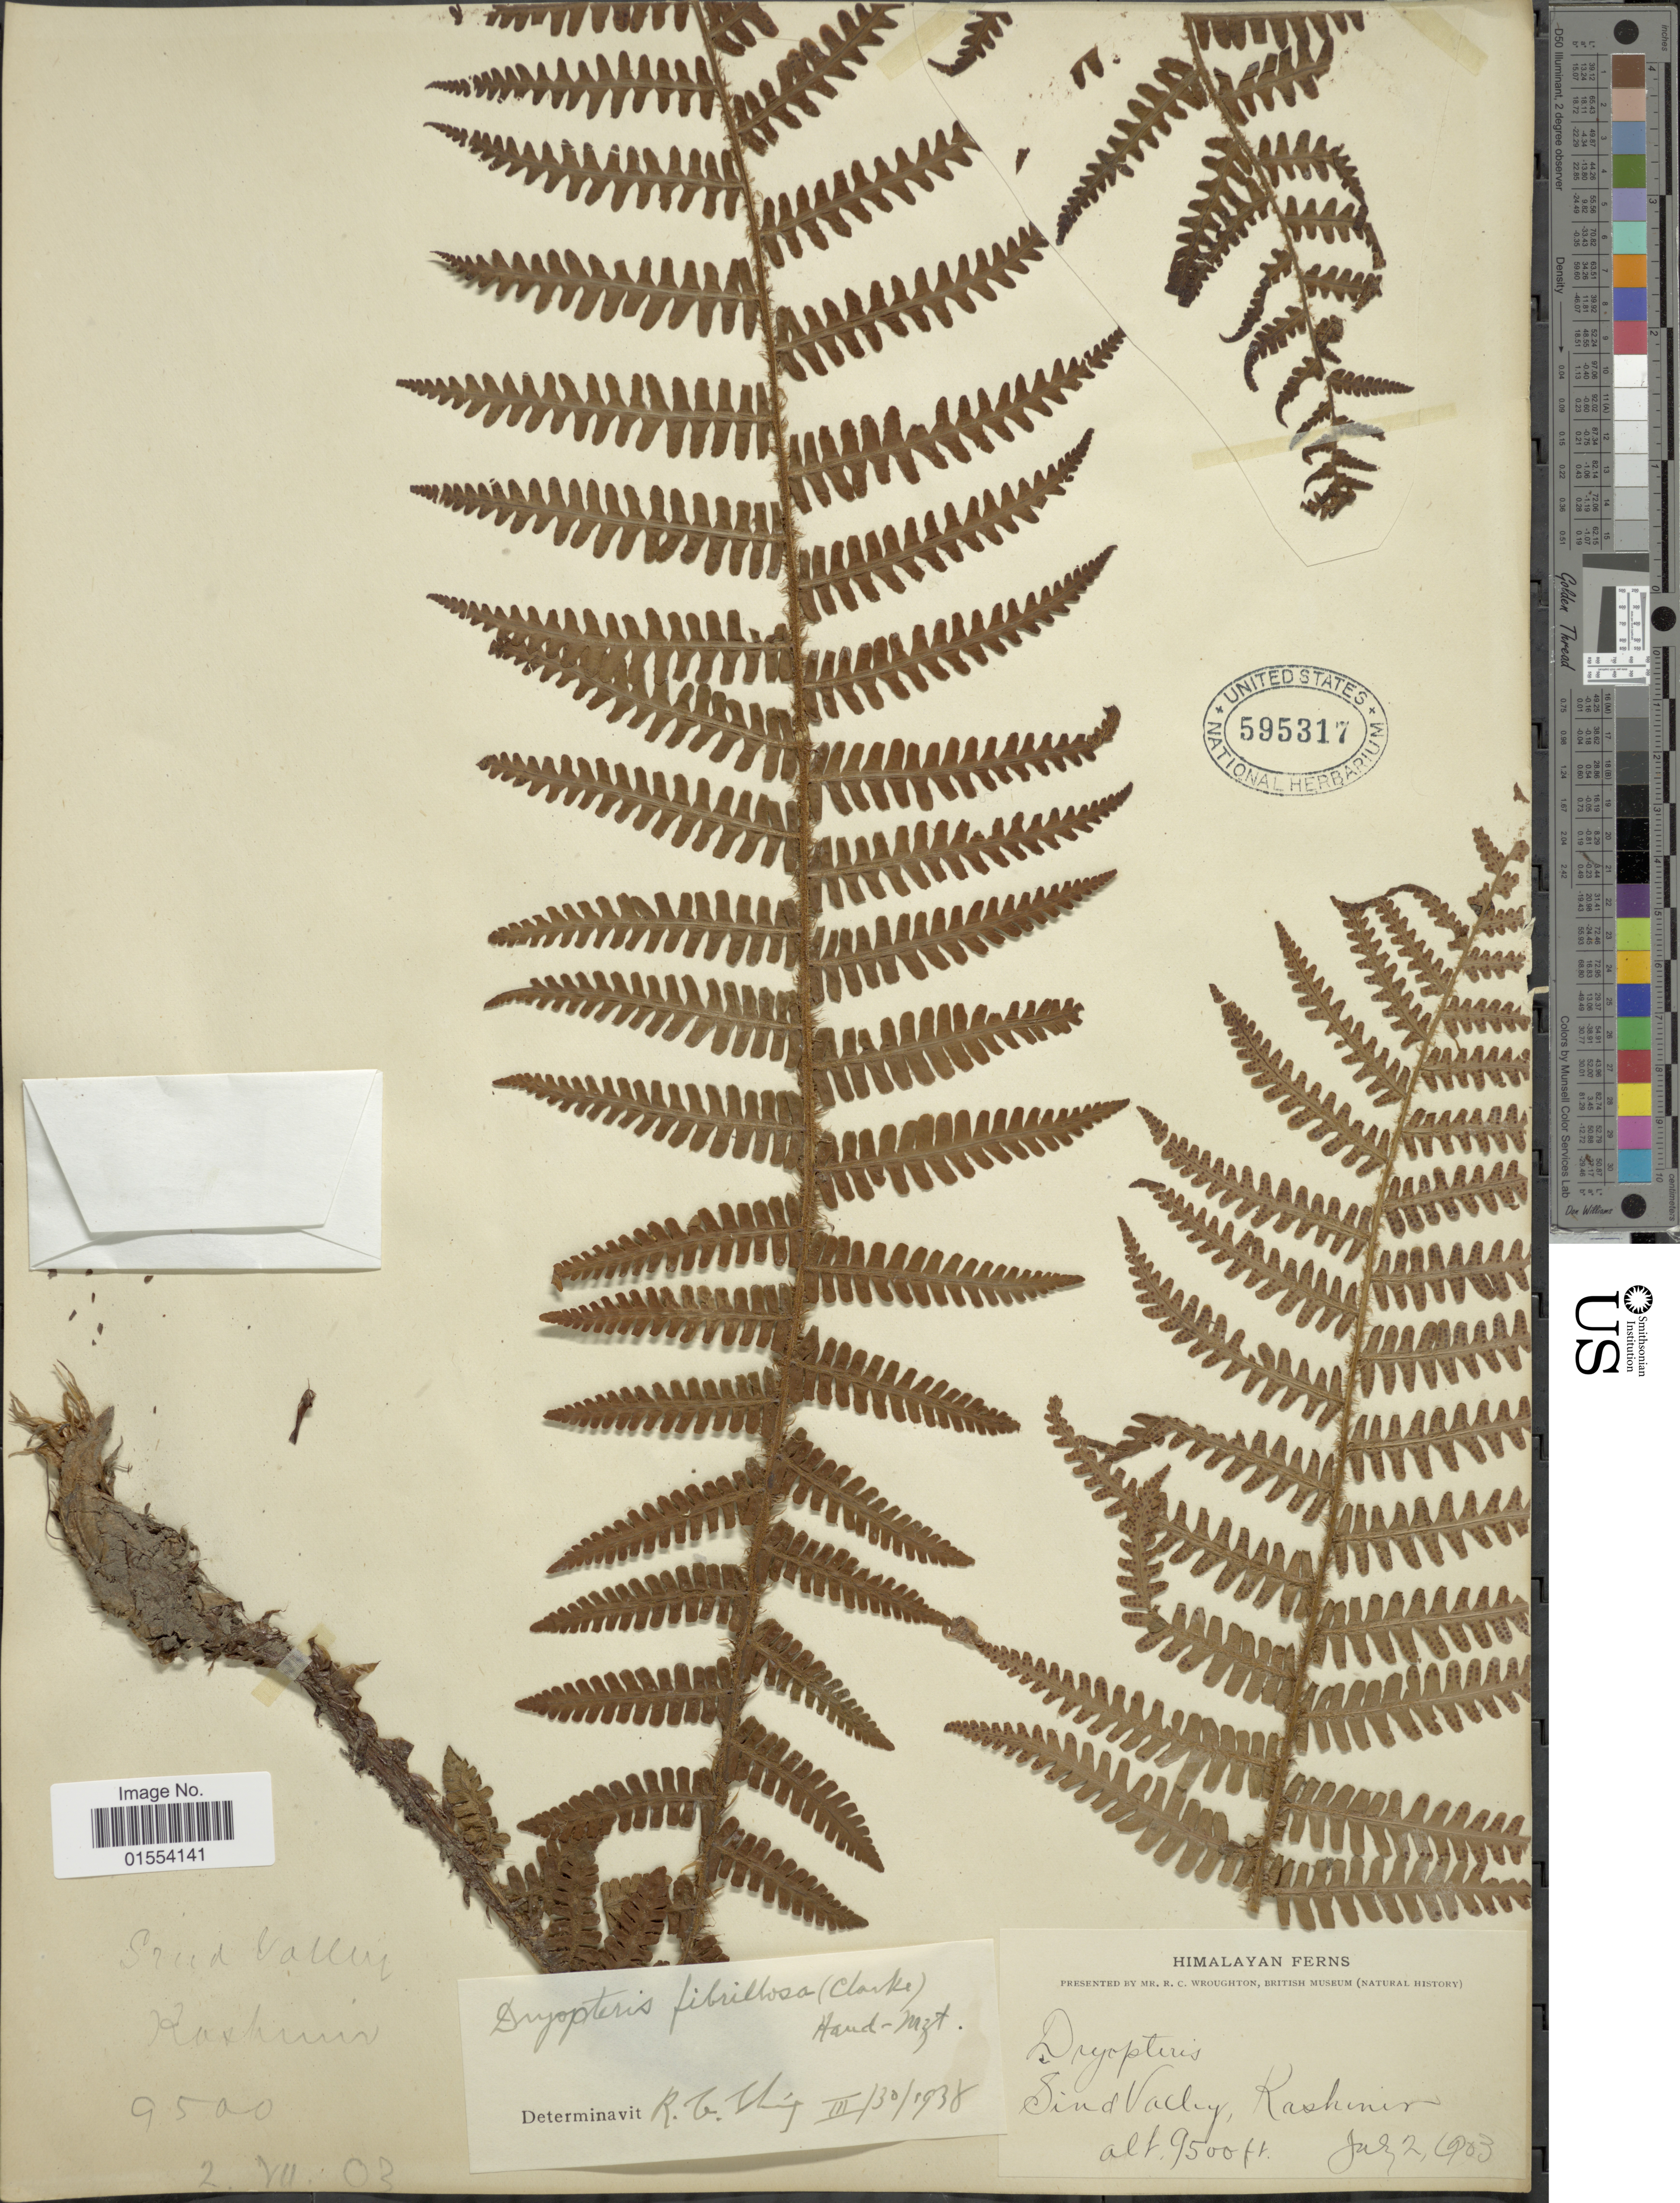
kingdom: Plantae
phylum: Tracheophyta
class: Polypodiopsida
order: Polypodiales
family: Dryopteridaceae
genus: Dryopteris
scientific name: Dryopteris fibrillosa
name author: (Baker) Christ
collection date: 1903-07-02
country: India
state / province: Jammu and Kashmir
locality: Himalayan. Sind Valley, Kashmir.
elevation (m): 2896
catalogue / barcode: US 595317